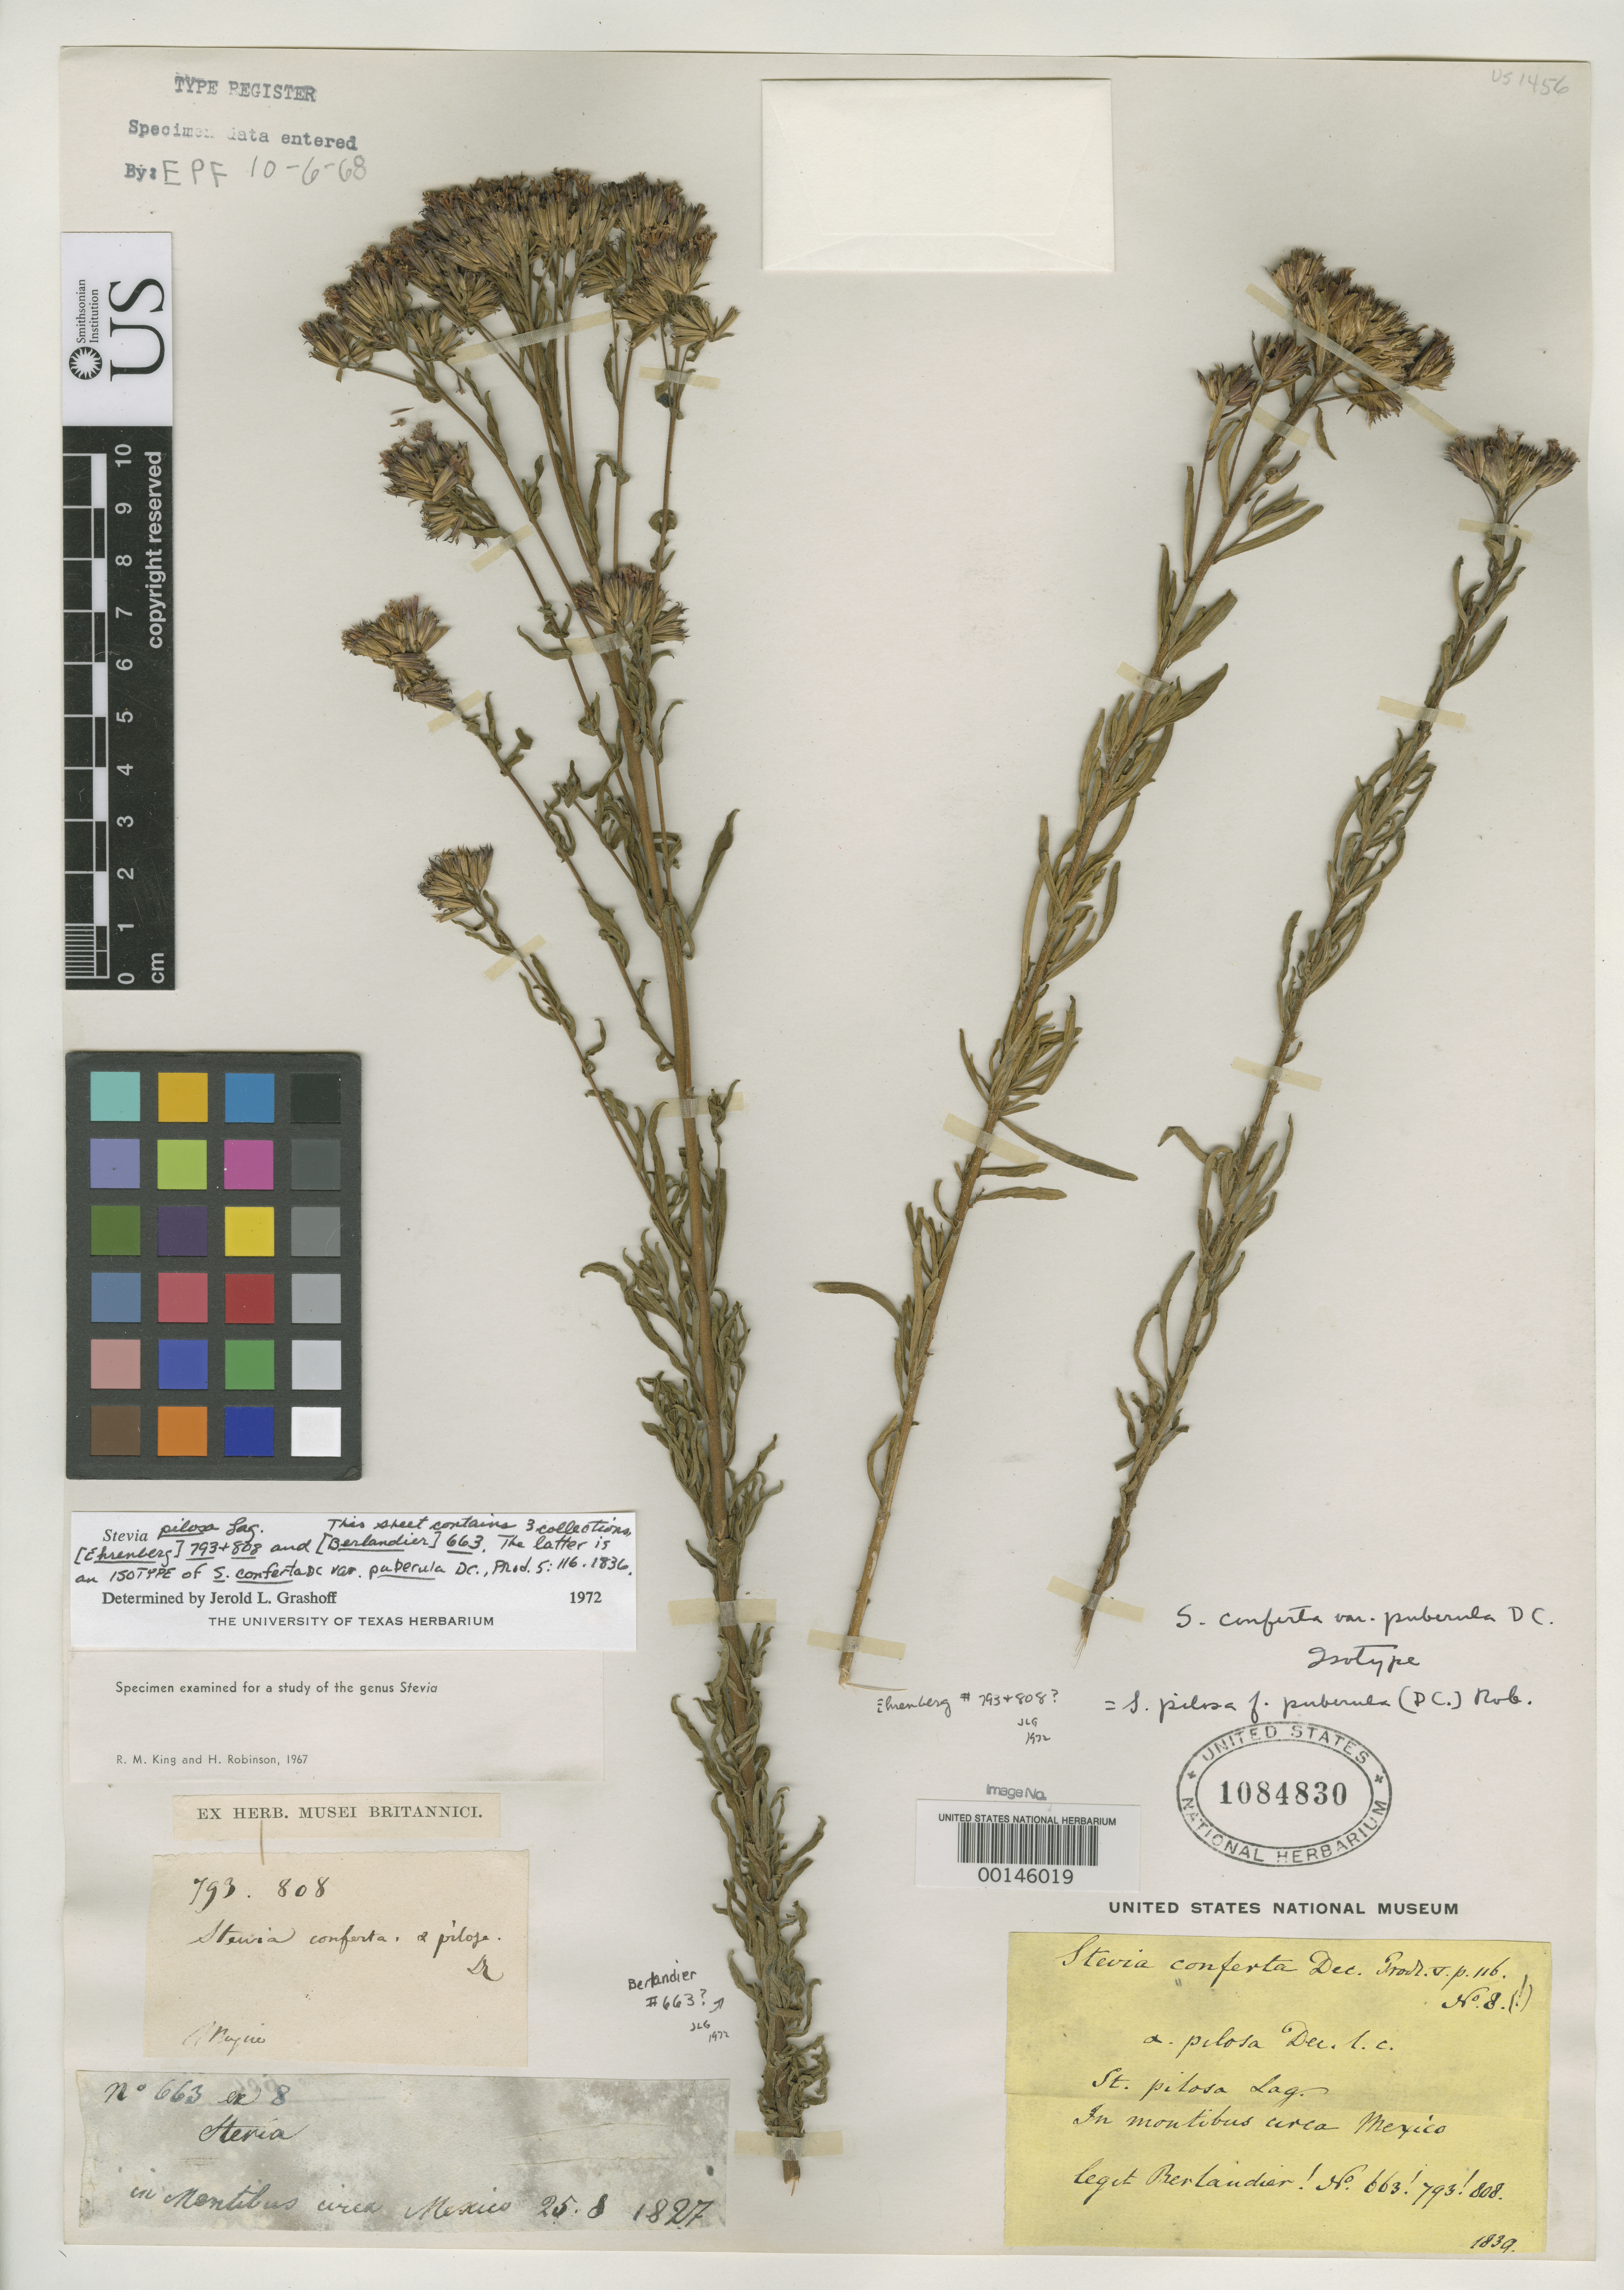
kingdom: Plantae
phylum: Tracheophyta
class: Magnoliopsida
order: Asterales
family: Asteraceae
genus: Stevia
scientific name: Stevia conferta var. puberula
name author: DC.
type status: Isotype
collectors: J. L. Berlandier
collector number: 663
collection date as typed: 25 Aug 1827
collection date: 1827-08-25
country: Mexico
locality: Montilus.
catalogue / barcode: US 1084830